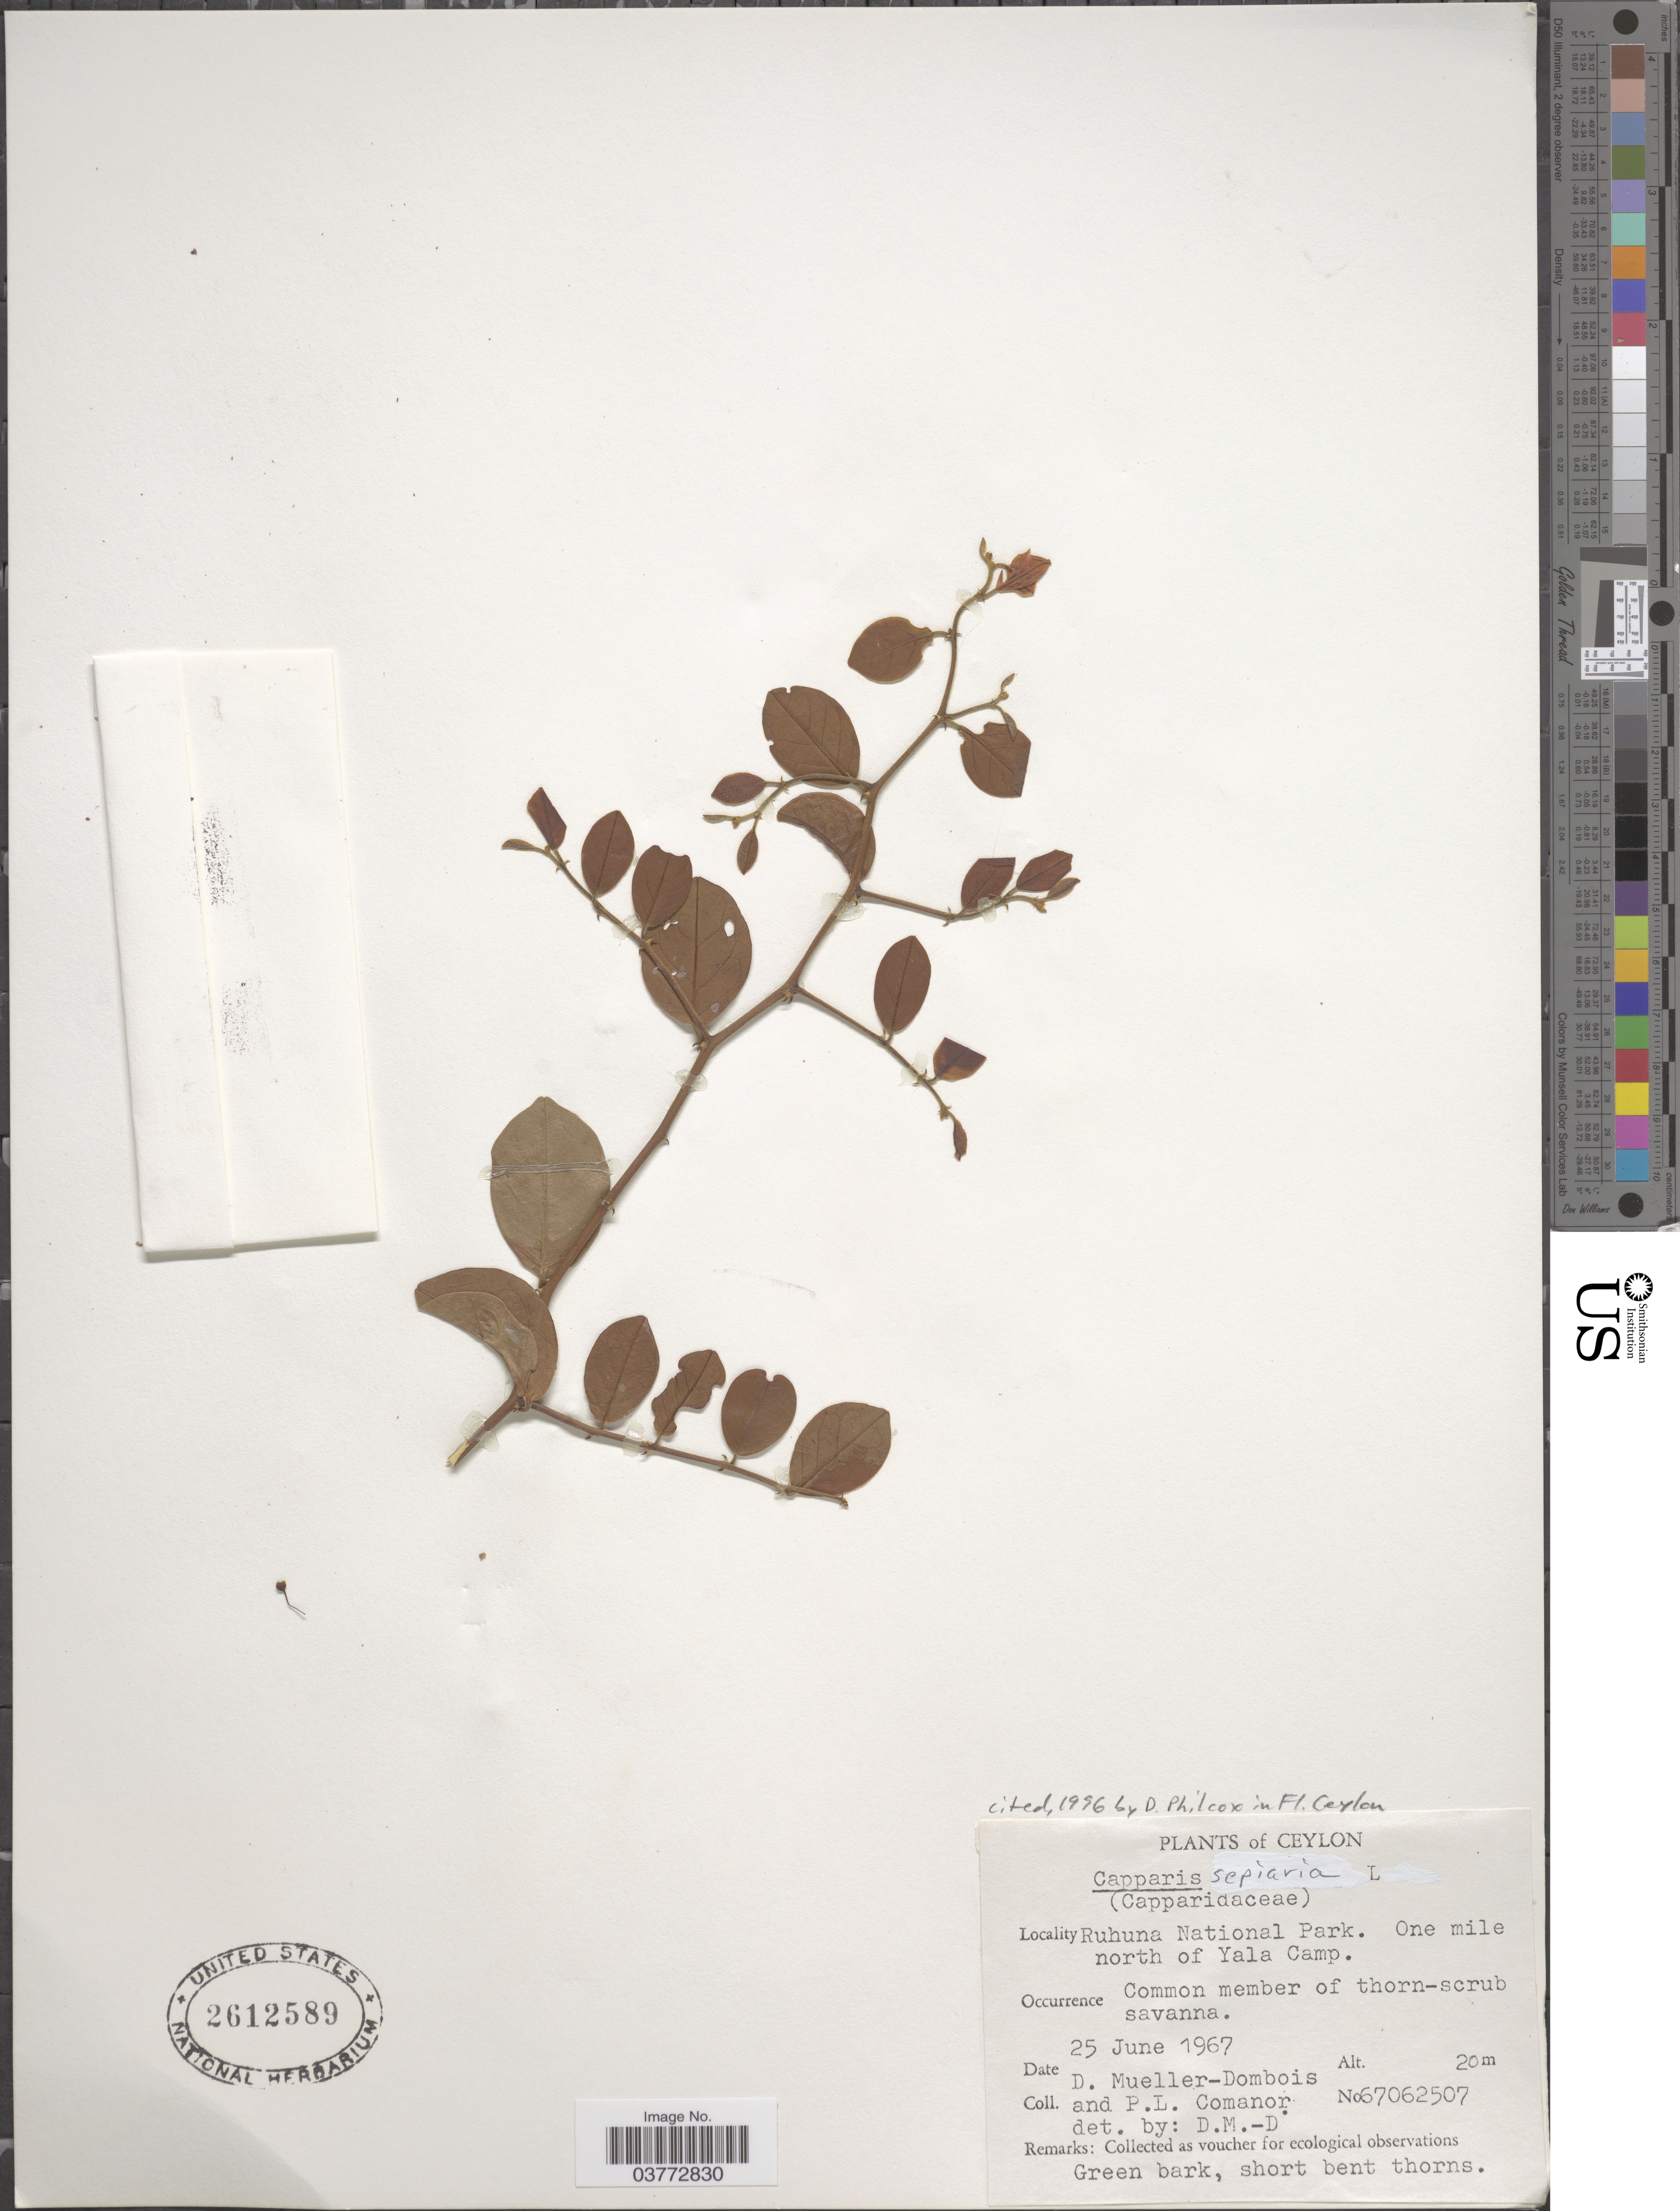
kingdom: Plantae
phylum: Tracheophyta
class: Magnoliopsida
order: Brassicales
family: Capparaceae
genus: Capparis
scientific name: Capparis sepiaria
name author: L.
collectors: D. Mueller-Dombois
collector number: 67062507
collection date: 1967-06-25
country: Sri Lanka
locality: Ceylon. Ruhuna National Park. One mile north of Yala Camp.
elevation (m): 20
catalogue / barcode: US 2612589